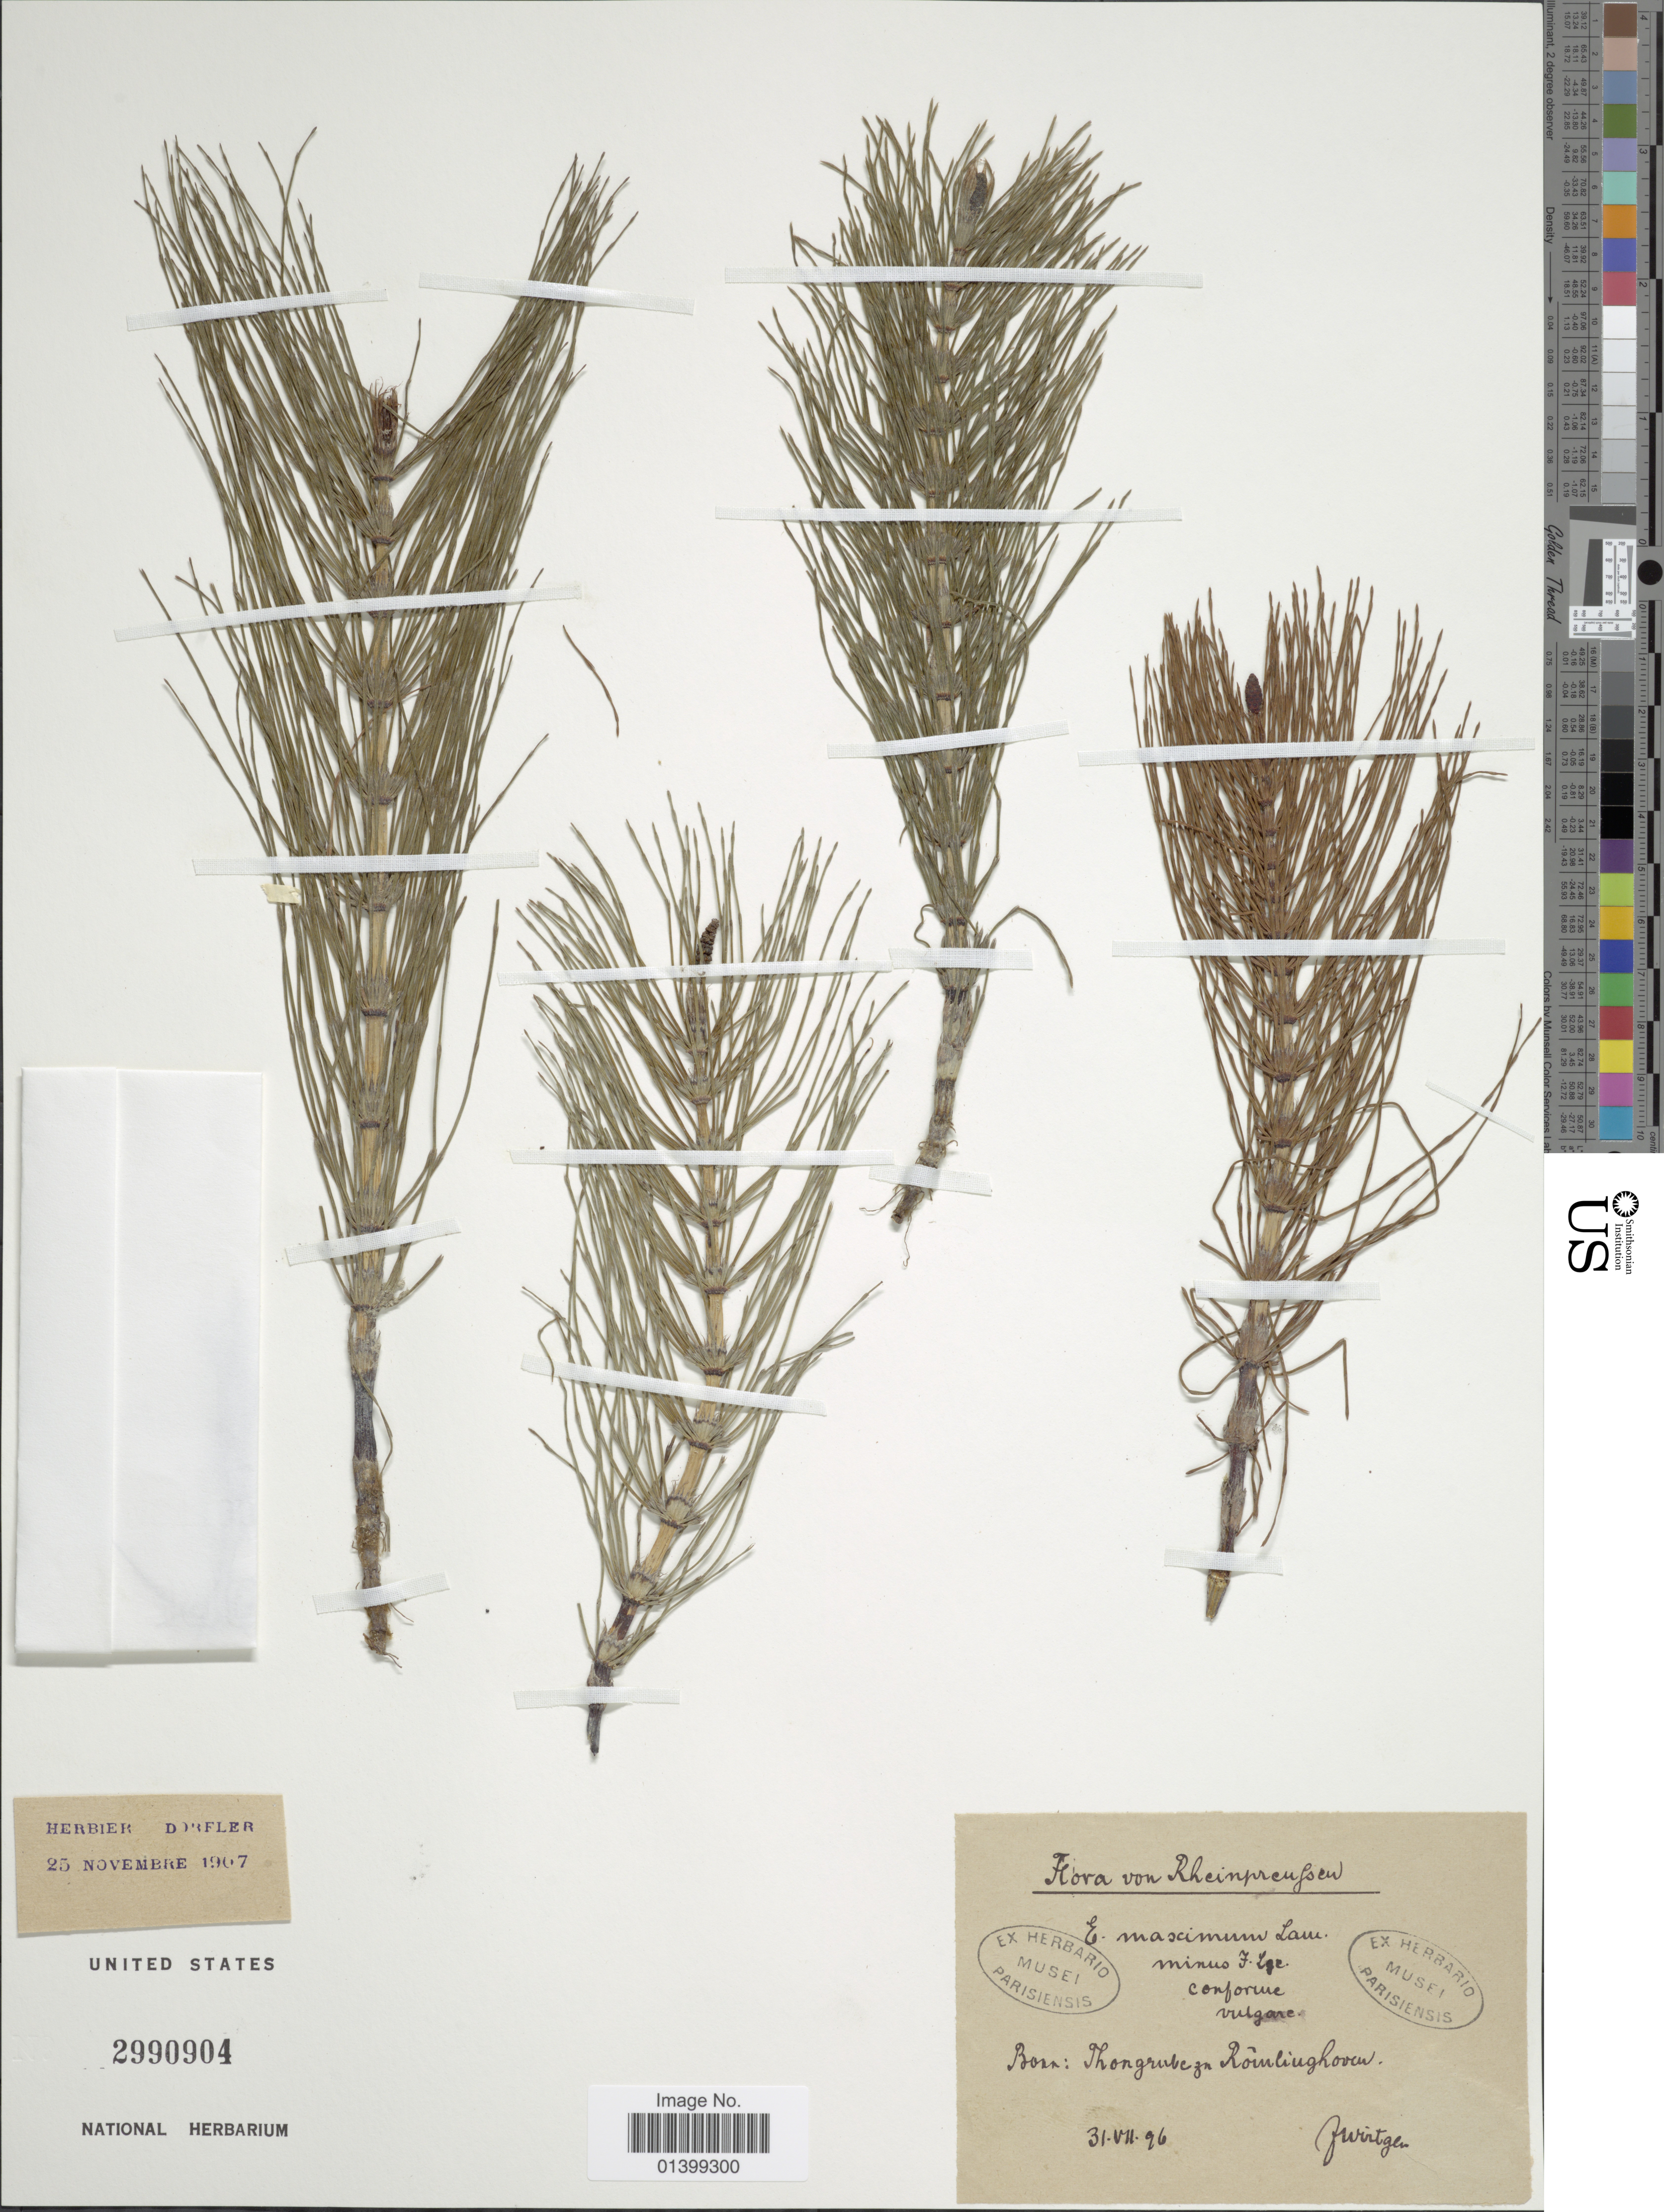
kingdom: Plantae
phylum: Tracheophyta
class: Polypodiopsida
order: Equisetales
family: Equisetaceae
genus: Equisetum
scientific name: Equisetum telmateia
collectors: F. Wirtgen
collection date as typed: Transcribed d/m/y: 31/7/96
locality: Rheinpreussen, Bonn: Thongrubezn Roinliughoven [interpreted]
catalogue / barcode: US 2990904